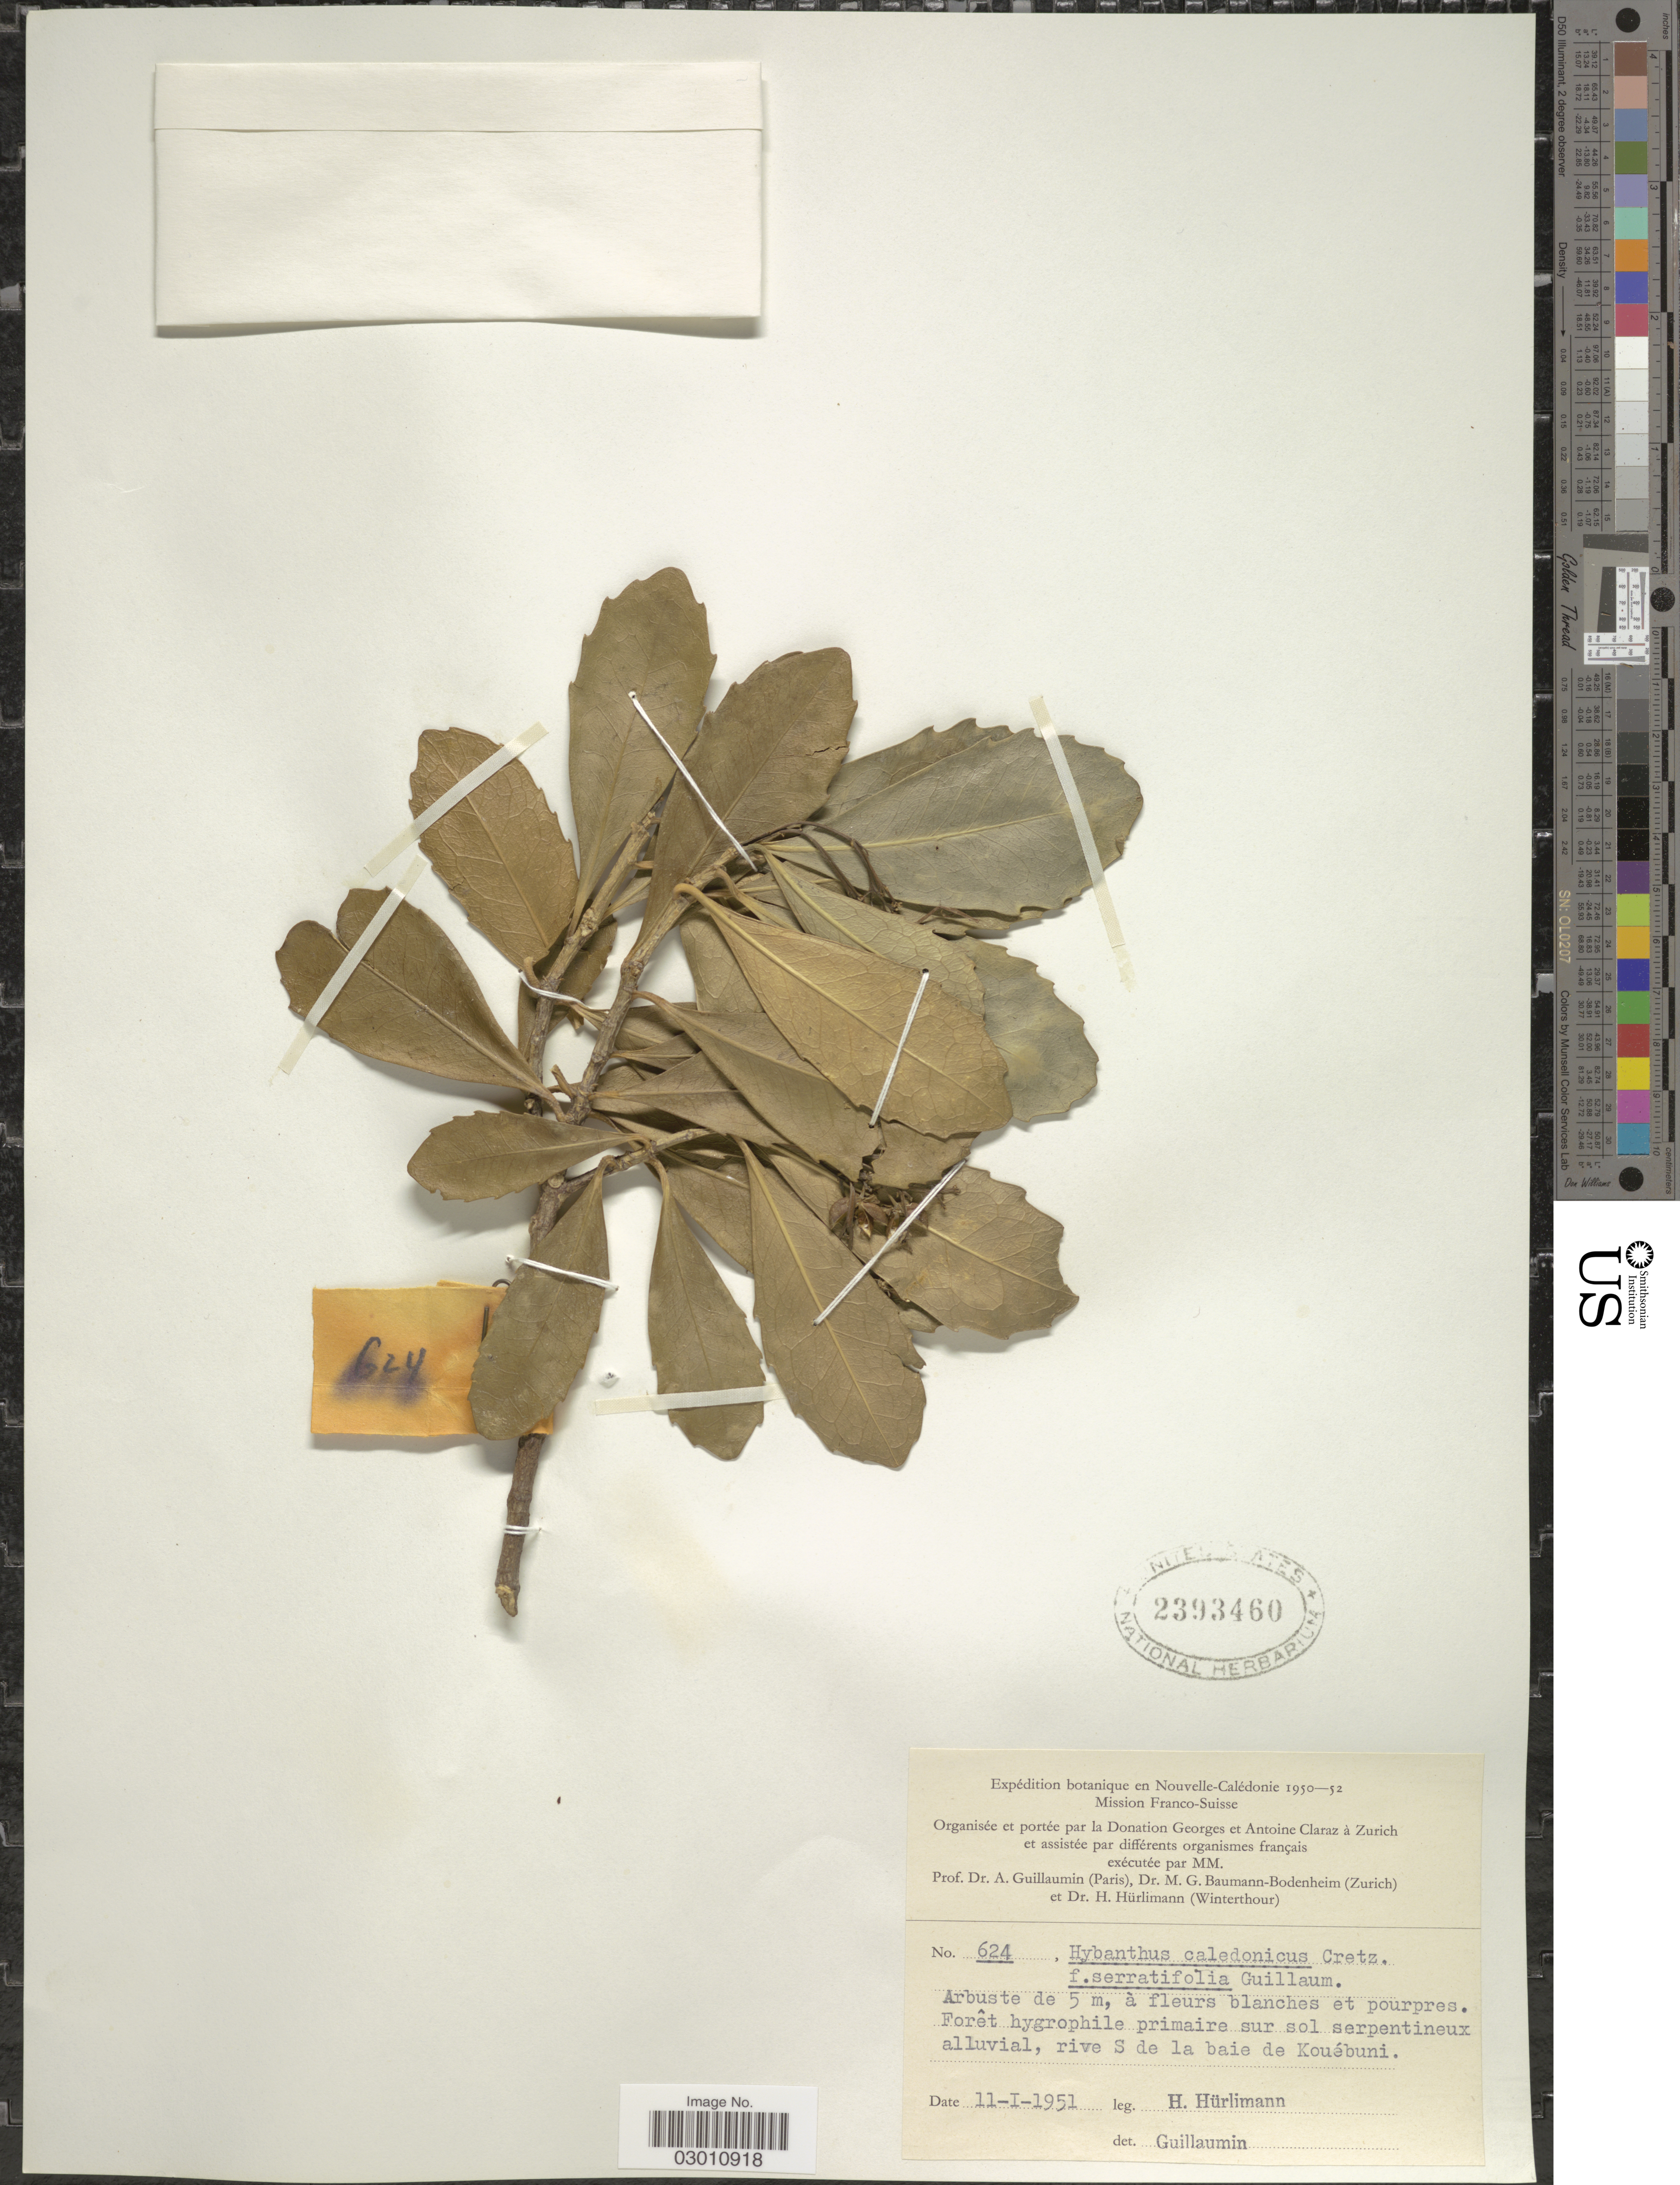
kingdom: Plantae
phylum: Tracheophyta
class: Magnoliopsida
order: Malpighiales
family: Violaceae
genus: Hybanthus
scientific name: Hybanthus caledonicus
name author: (Turcz.) Cretz.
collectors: H. Hürlimann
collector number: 624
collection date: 1951-01-11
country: New Caledonia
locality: Forêt hygrophile primaire sur sol serpentineux alluvial, rive S de la baie de Kouébuni.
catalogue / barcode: US 2393460